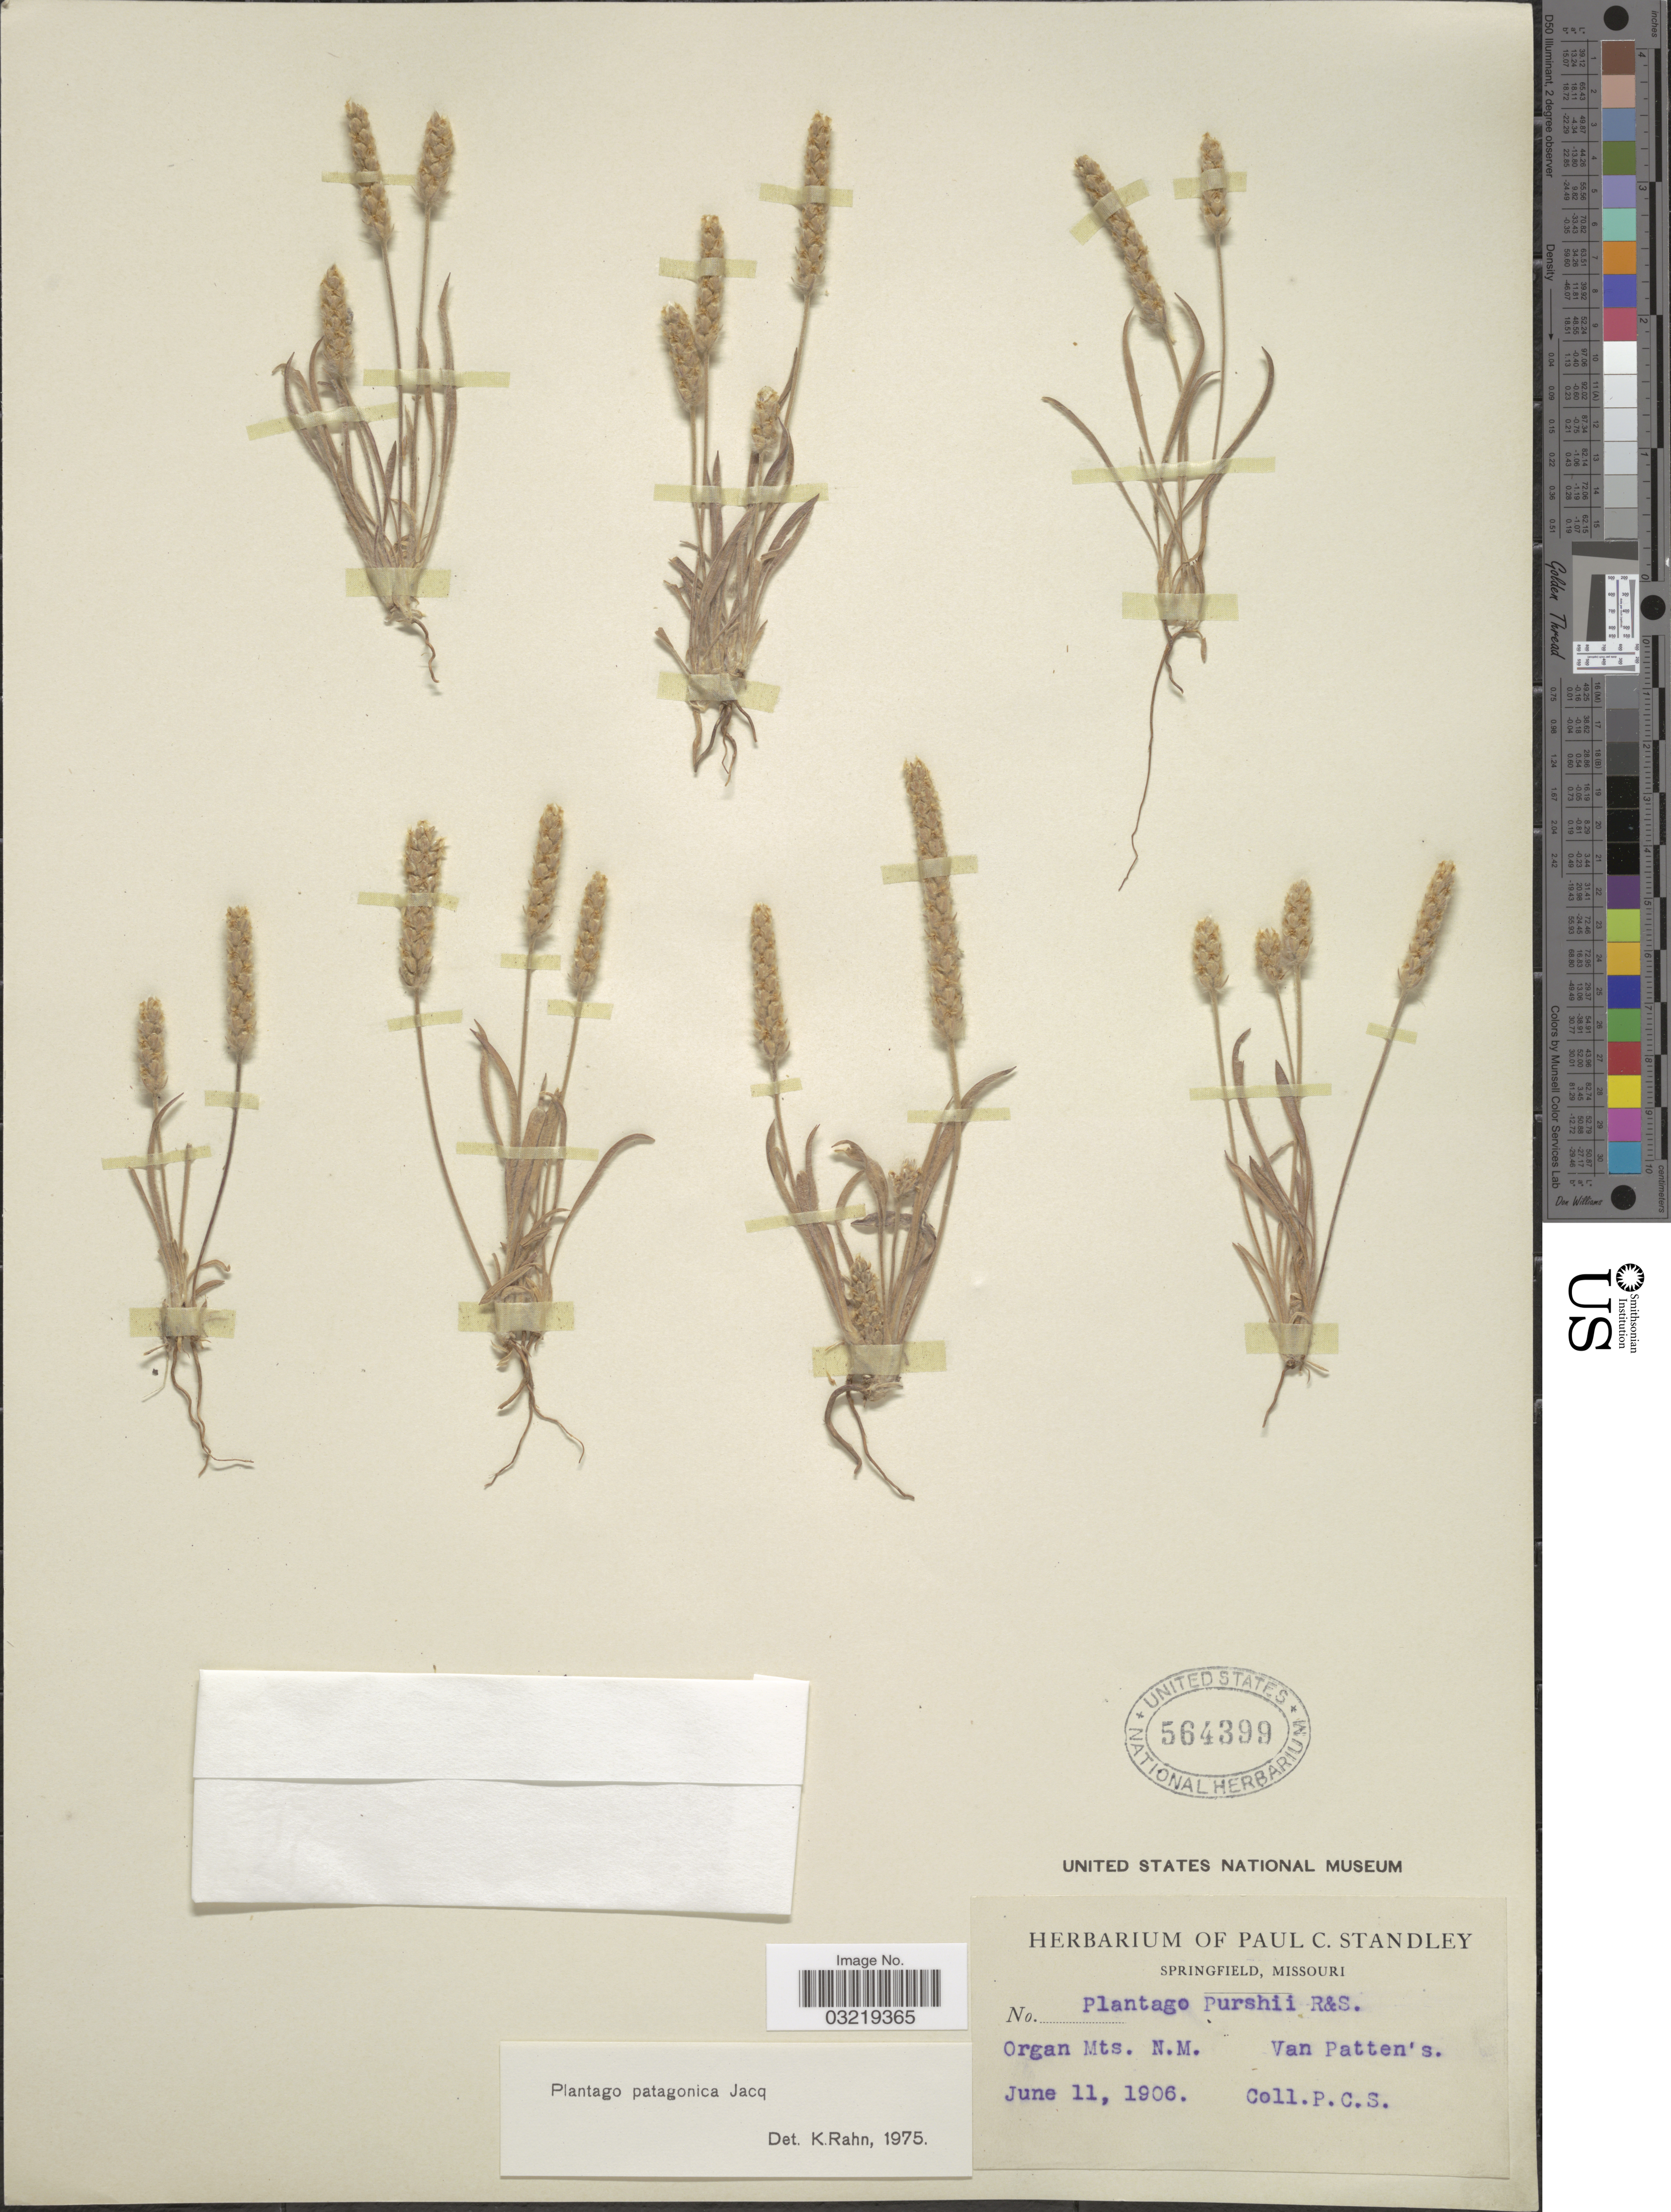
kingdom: Plantae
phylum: Tracheophyta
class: Magnoliopsida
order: Lamiales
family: Plantaginaceae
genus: Plantago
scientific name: Plantago patagonica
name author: Jacq.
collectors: P. C. Standley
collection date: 1906-06-11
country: United States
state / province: New Mexico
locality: Organ Mts. N.M. Van Patten's.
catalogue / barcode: US 564399